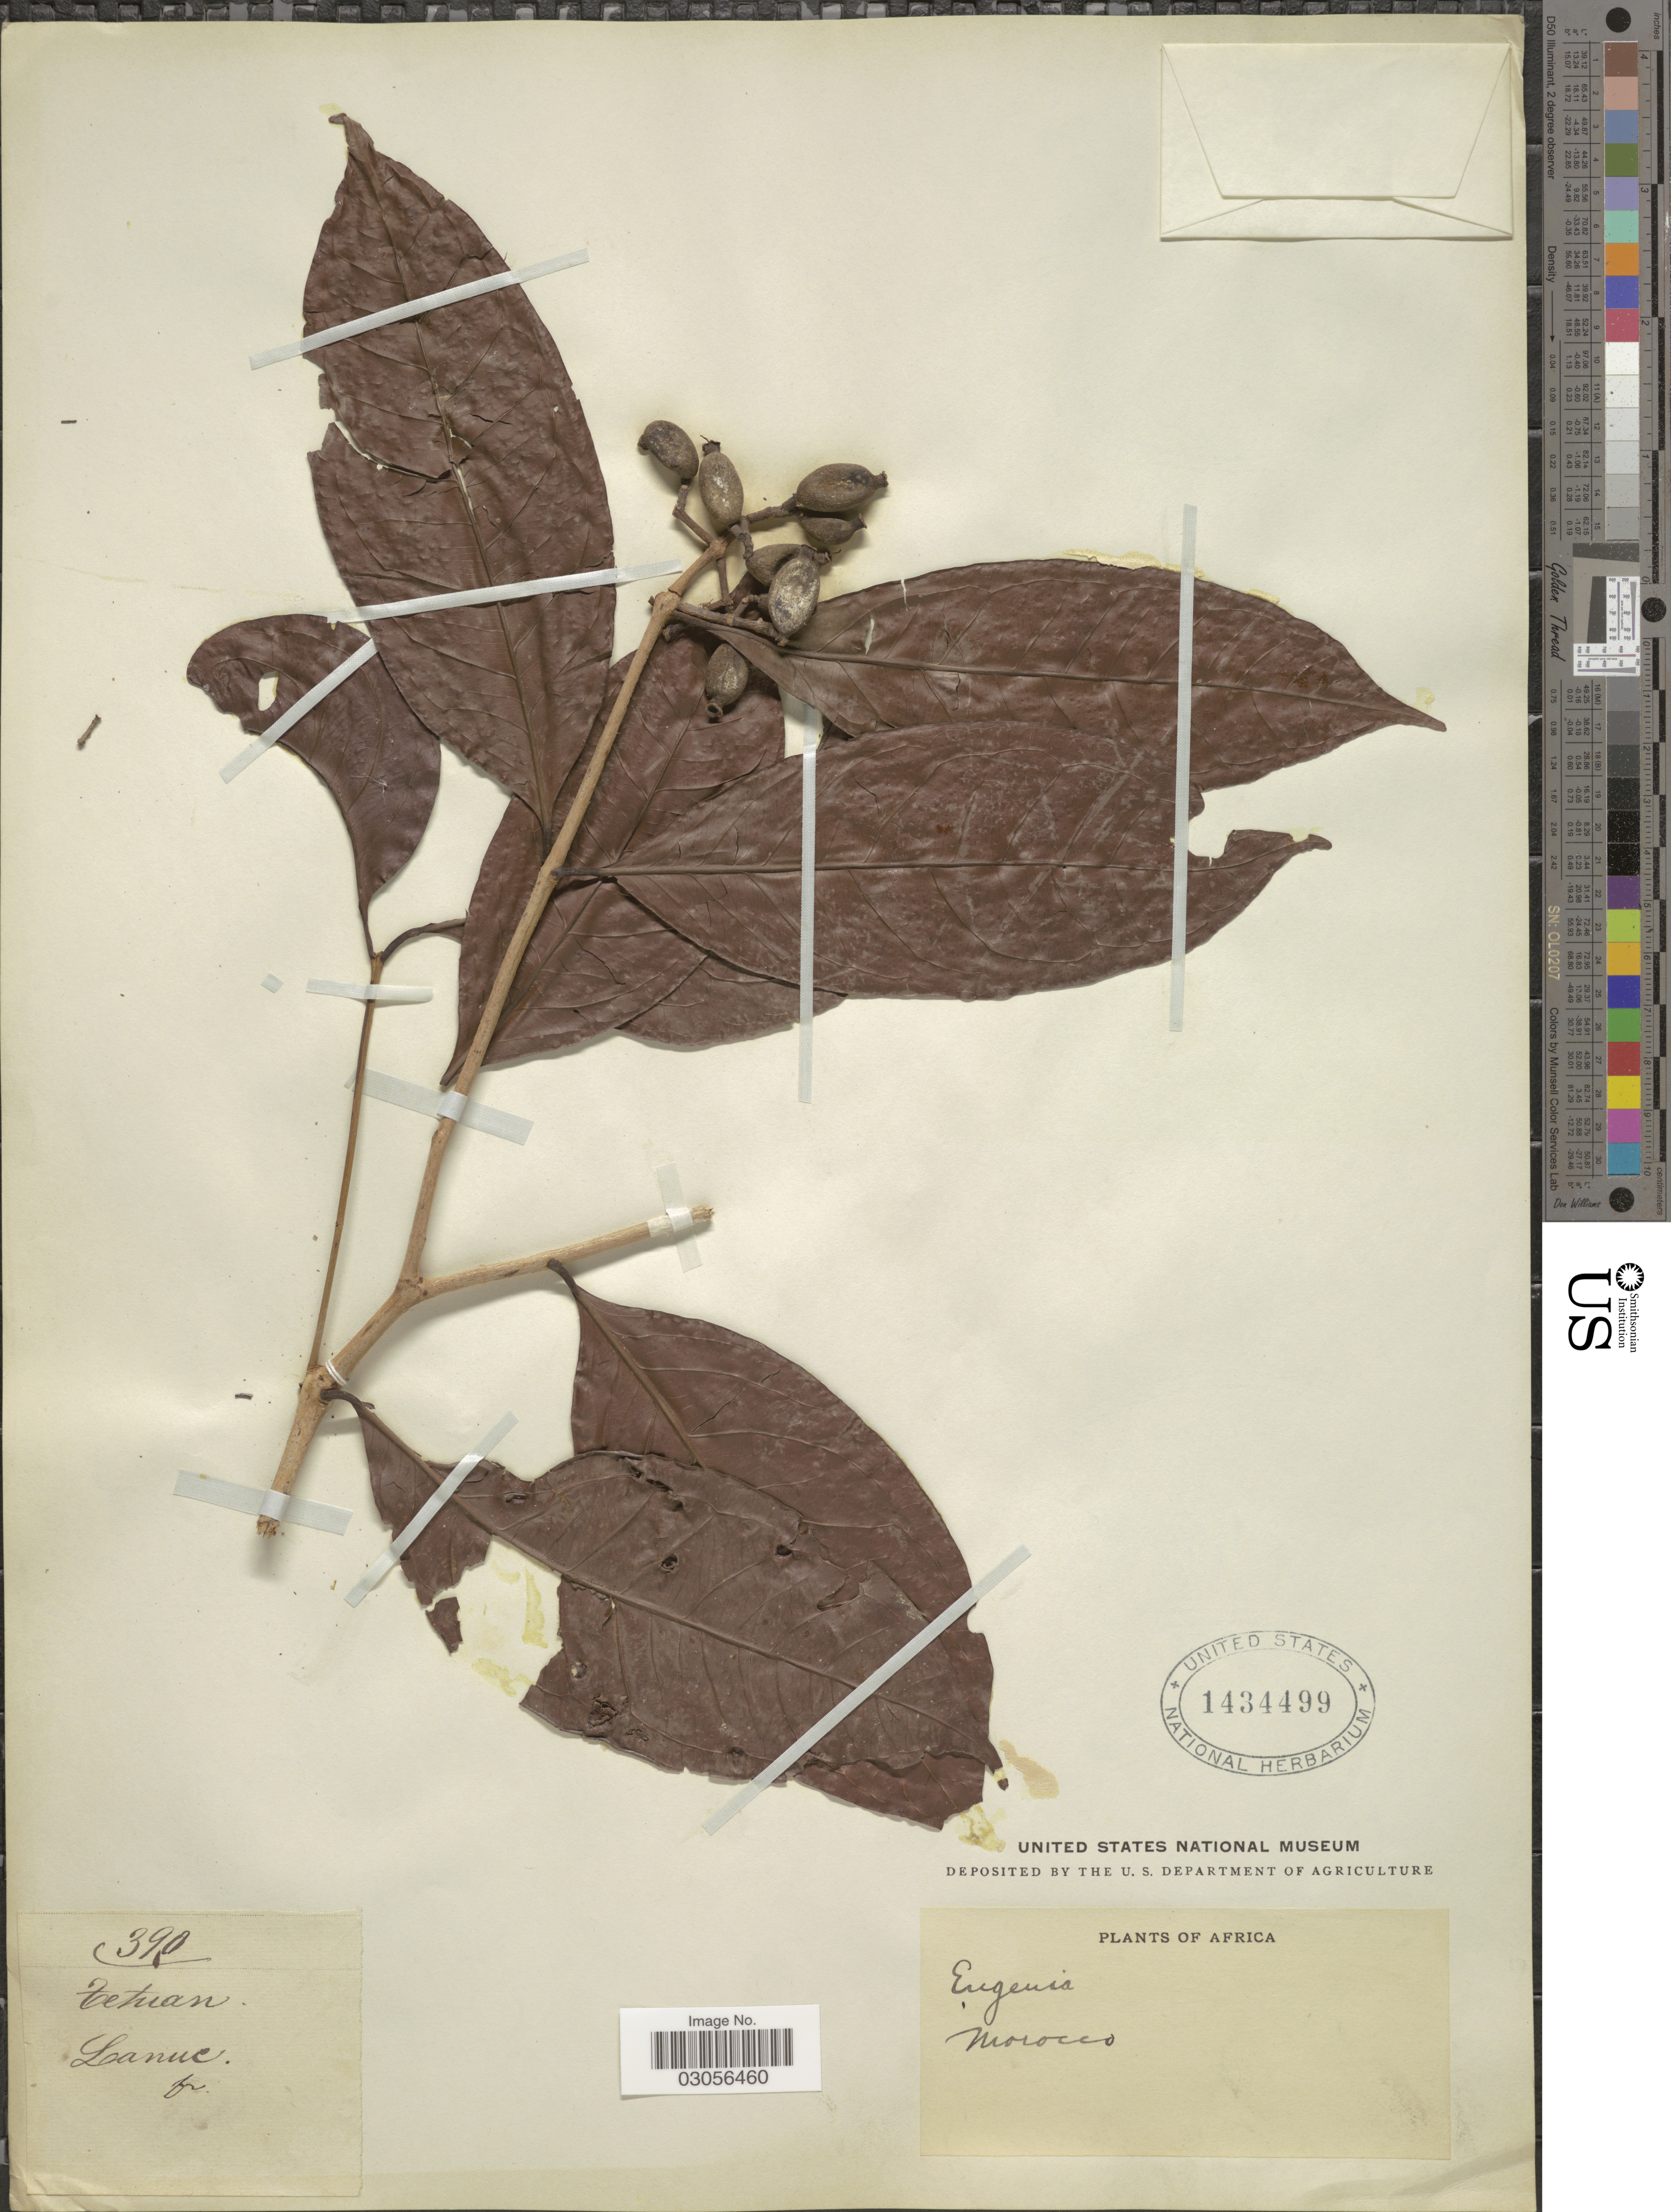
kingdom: Plantae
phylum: Tracheophyta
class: Magnoliopsida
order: Myrtales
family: Myrtaceae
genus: Eugenia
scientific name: Eugenia sp.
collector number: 390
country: Morocco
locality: Tetuan.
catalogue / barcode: US 1434499